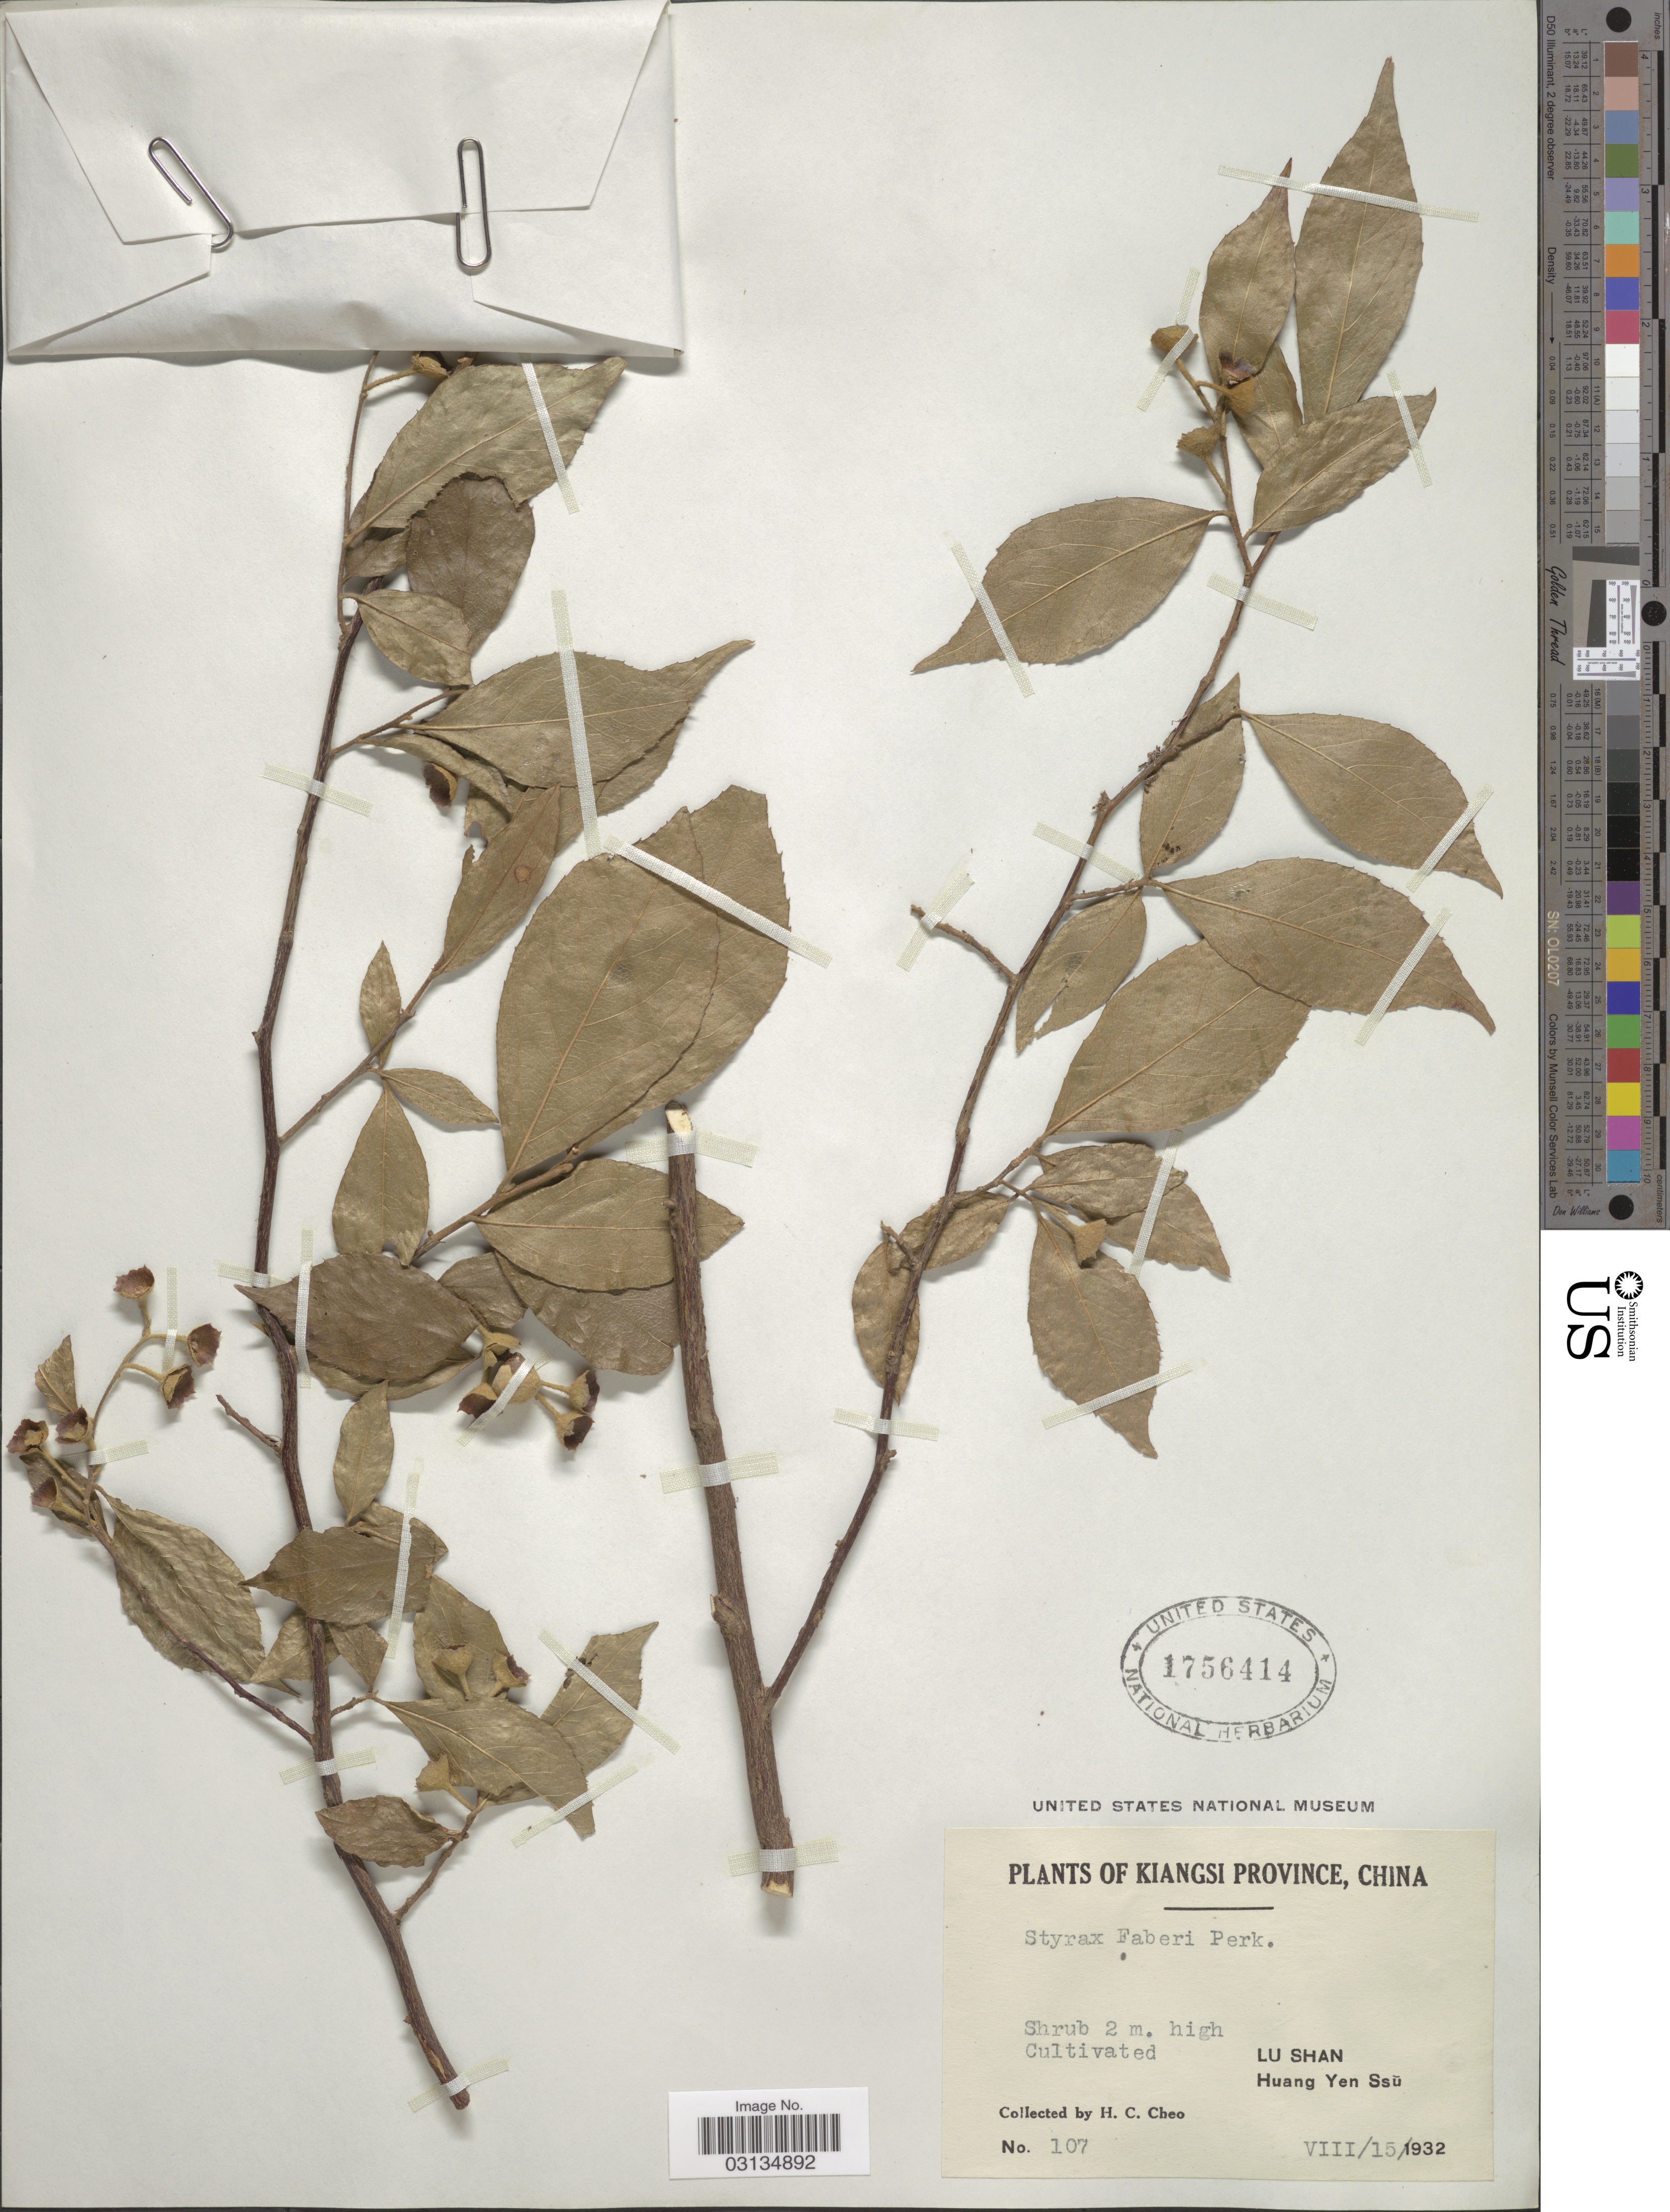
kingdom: Plantae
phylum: Tracheophyta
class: Magnoliopsida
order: Ericales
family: Styracaceae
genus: Styrax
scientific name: Styrax faberi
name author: Perkins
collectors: H. Cheo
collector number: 107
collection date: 1932-08-15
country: China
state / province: Jiangxi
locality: Kiangsi Province. Lu Shan. Huang Yen Ssū.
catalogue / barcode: US 1756414